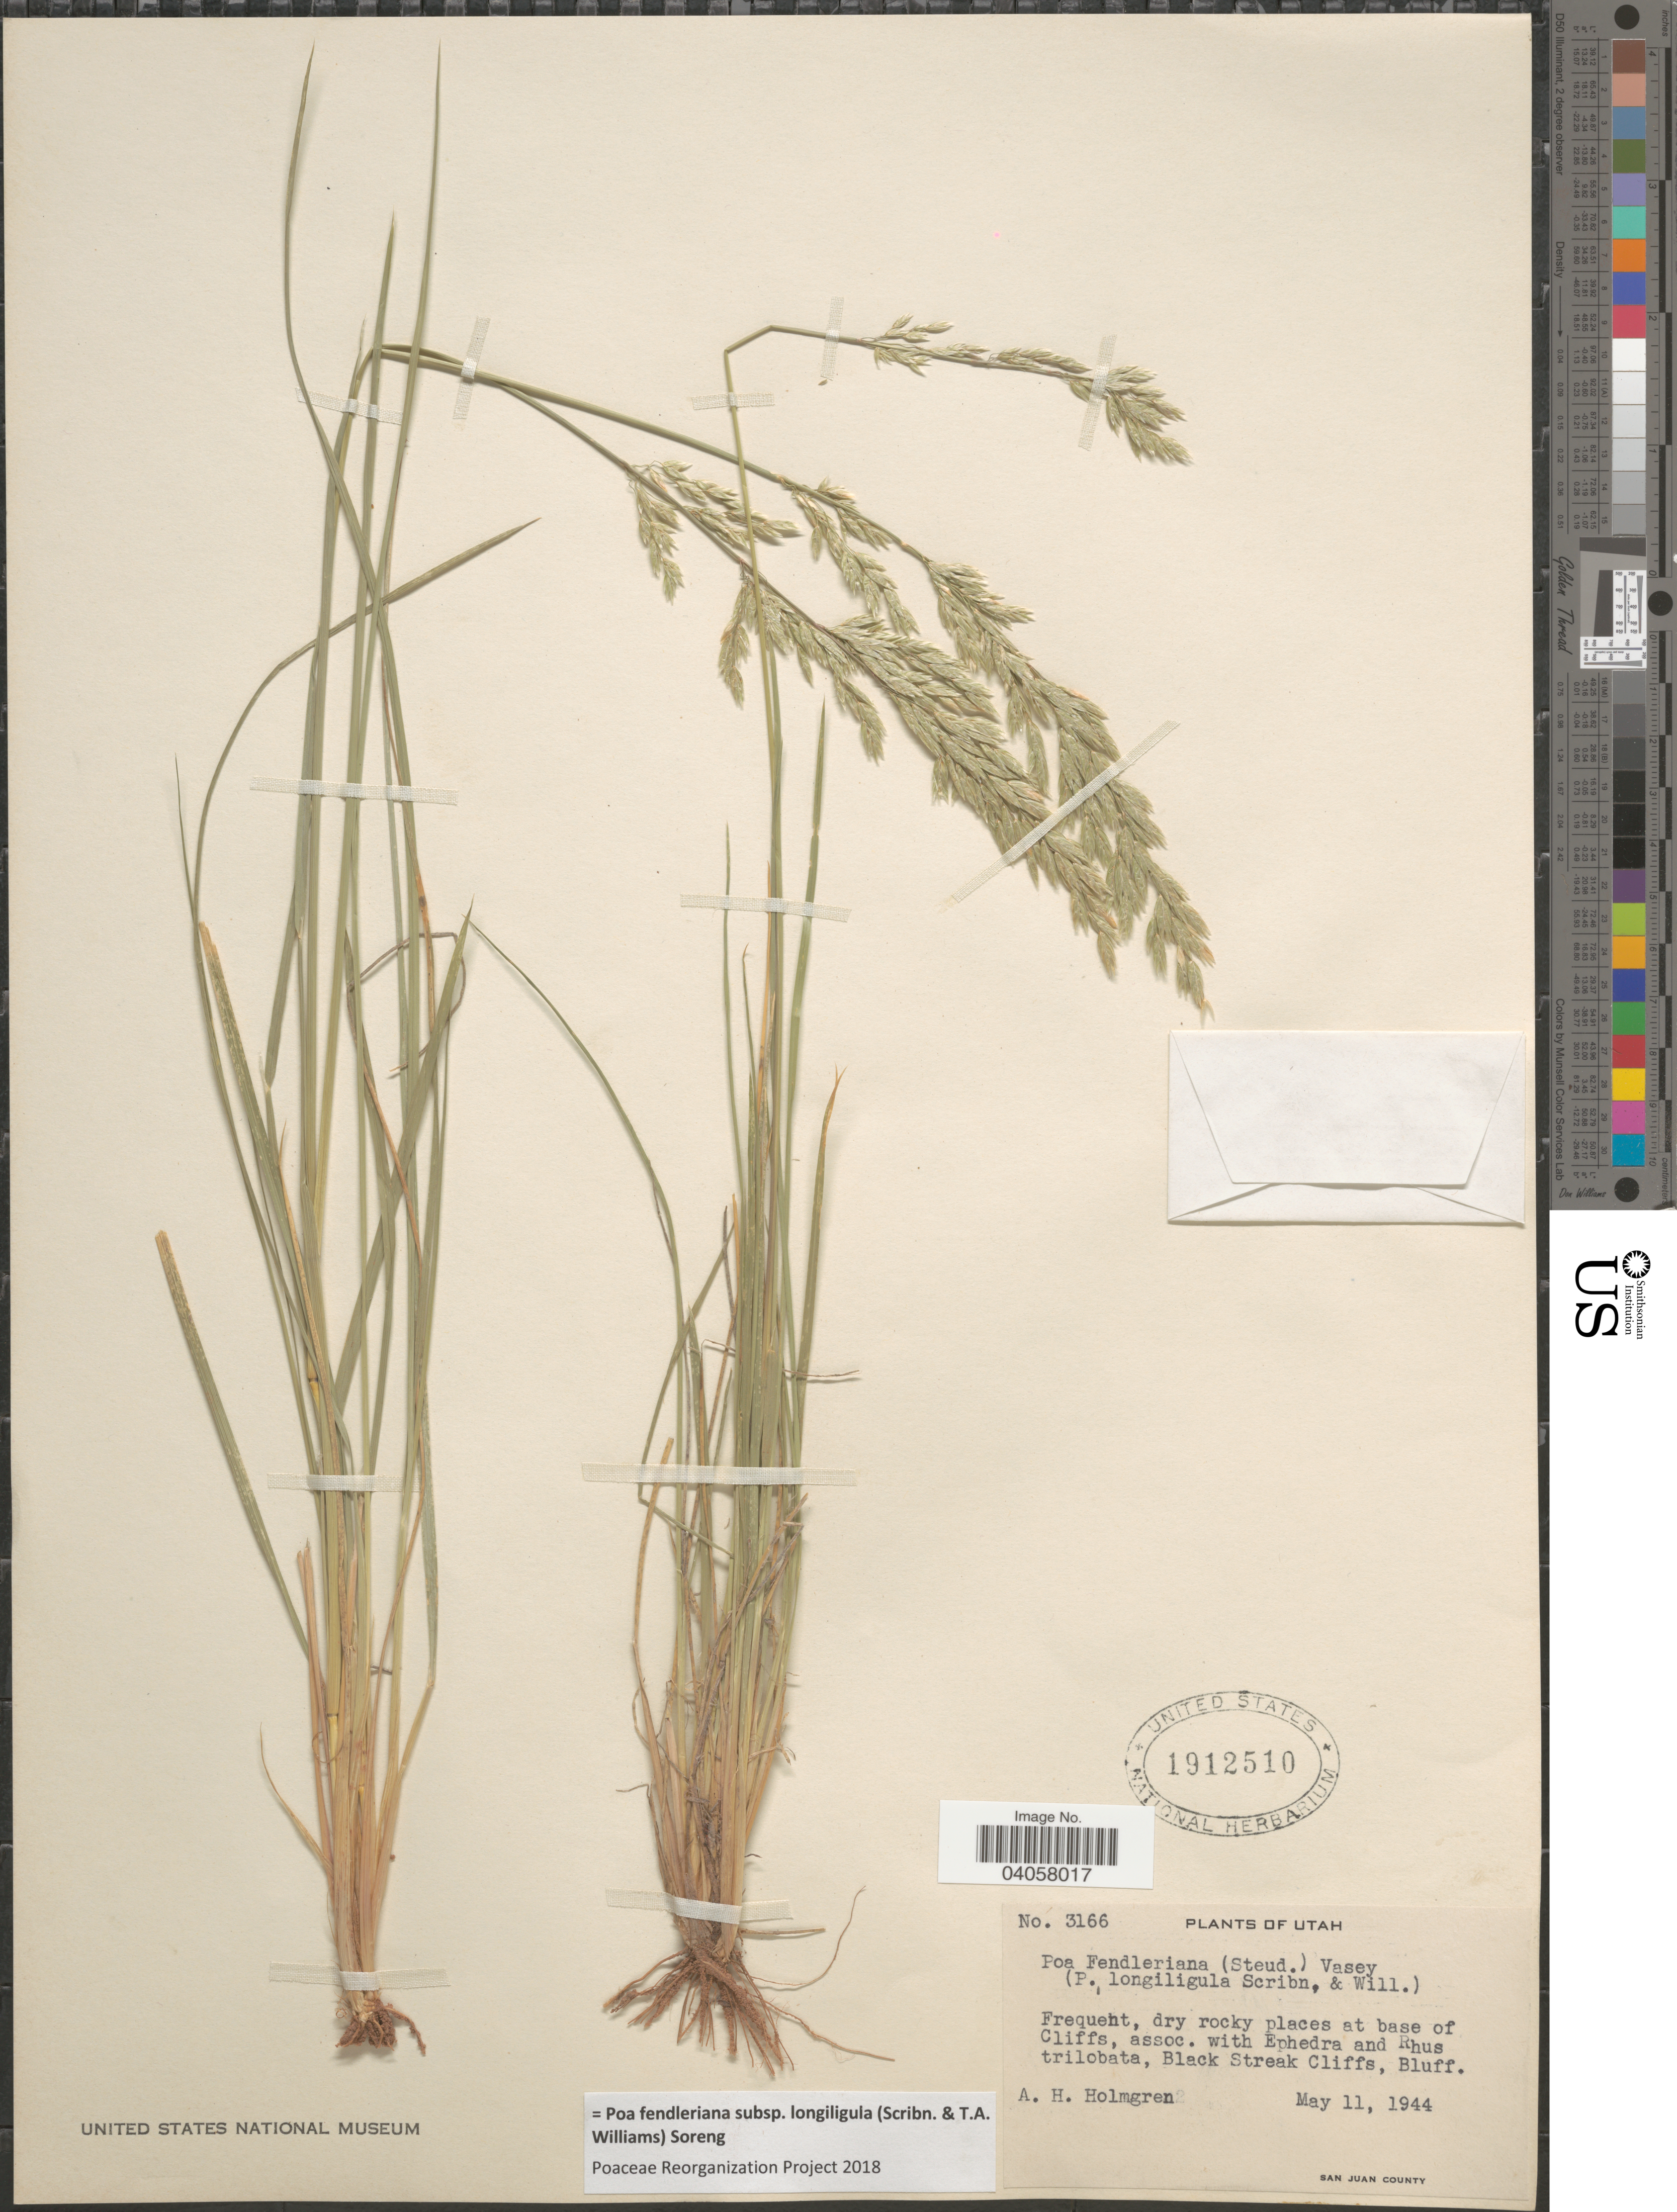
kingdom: Plantae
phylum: Tracheophyta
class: Liliopsida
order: Poales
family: Poaceae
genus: Poa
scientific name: Poa fendleriana subsp. longiligula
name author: (Scribn. & T.A. Williams) Soreng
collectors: A. H. Holmgren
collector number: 3166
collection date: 1944-05-11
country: United States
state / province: Utah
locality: Dry rocky places at base of Cliffs. Black Streak Cliffs, Bluff. San Juan County.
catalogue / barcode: US 1912510